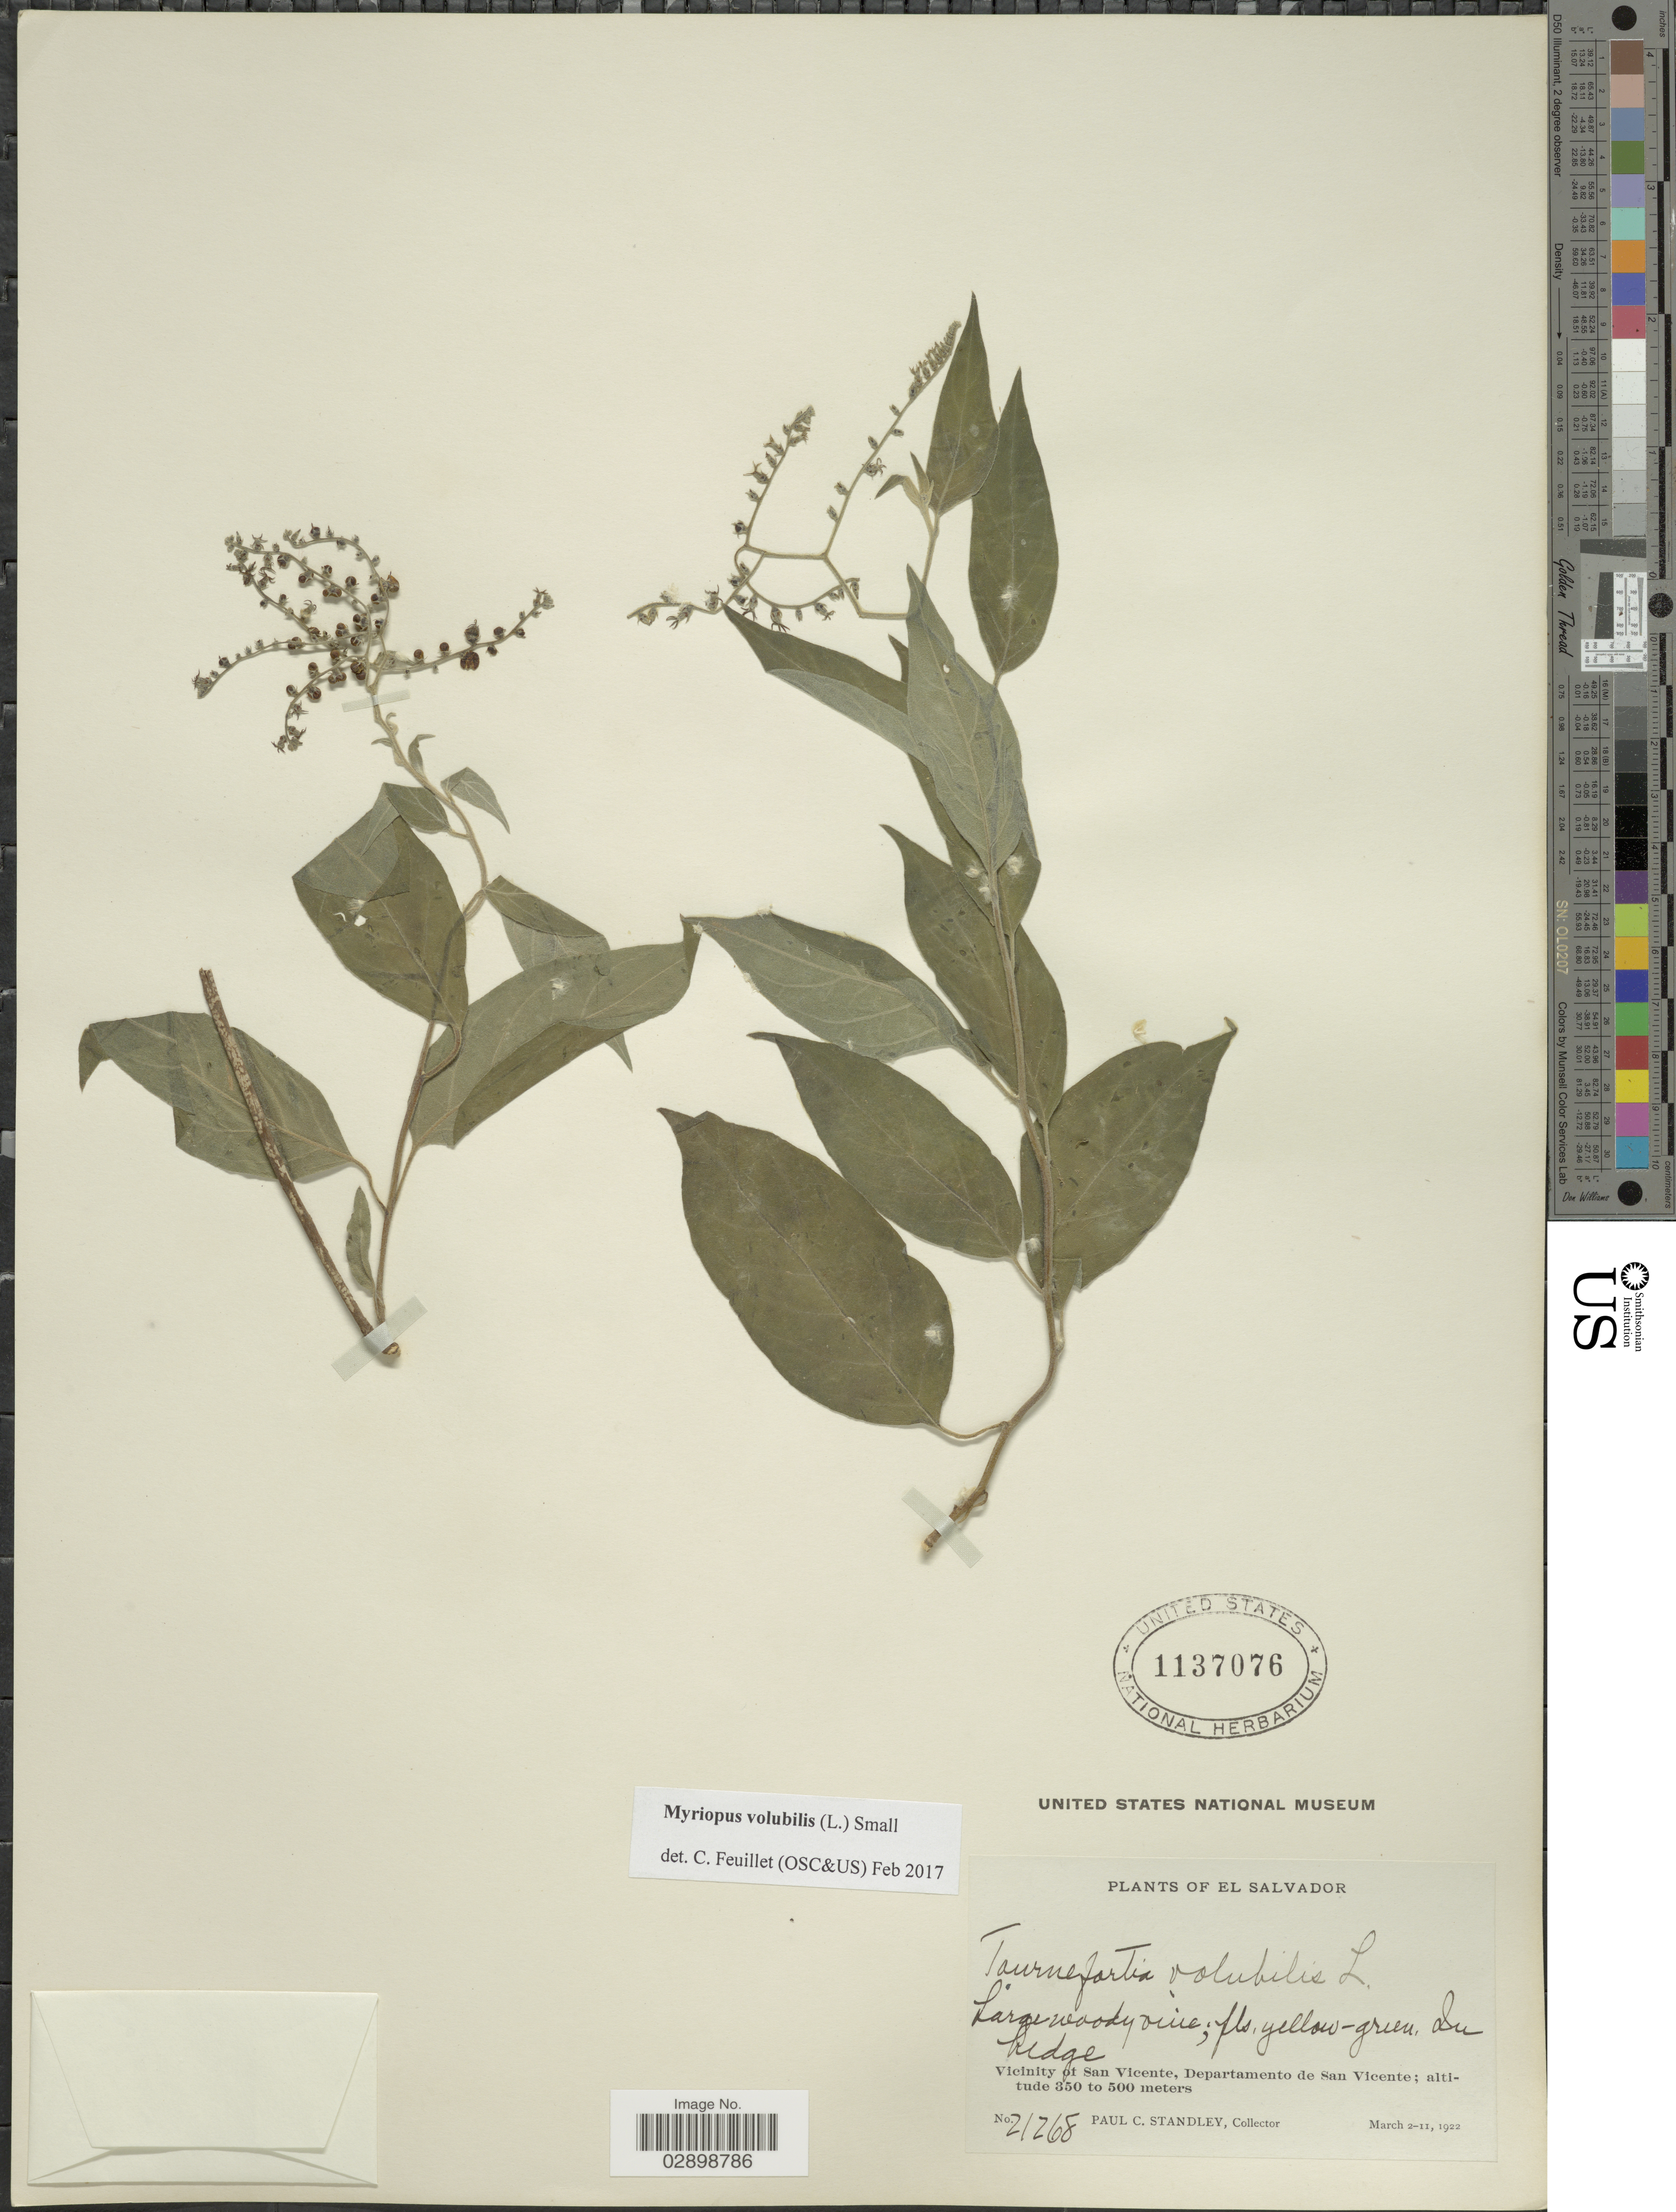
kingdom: Plantae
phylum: Tracheophyta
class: Magnoliopsida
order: Boraginales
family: Heliotropiaceae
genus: Myriopus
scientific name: Myriopus volubilis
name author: (L.) Small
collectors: P. C. Standley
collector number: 21268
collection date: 1922-03-02/1922-03-11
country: El Salvador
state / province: San Vincente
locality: Vicinity of San Vicente, Departamento de San Vicente.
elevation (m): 350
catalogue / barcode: US 1137076